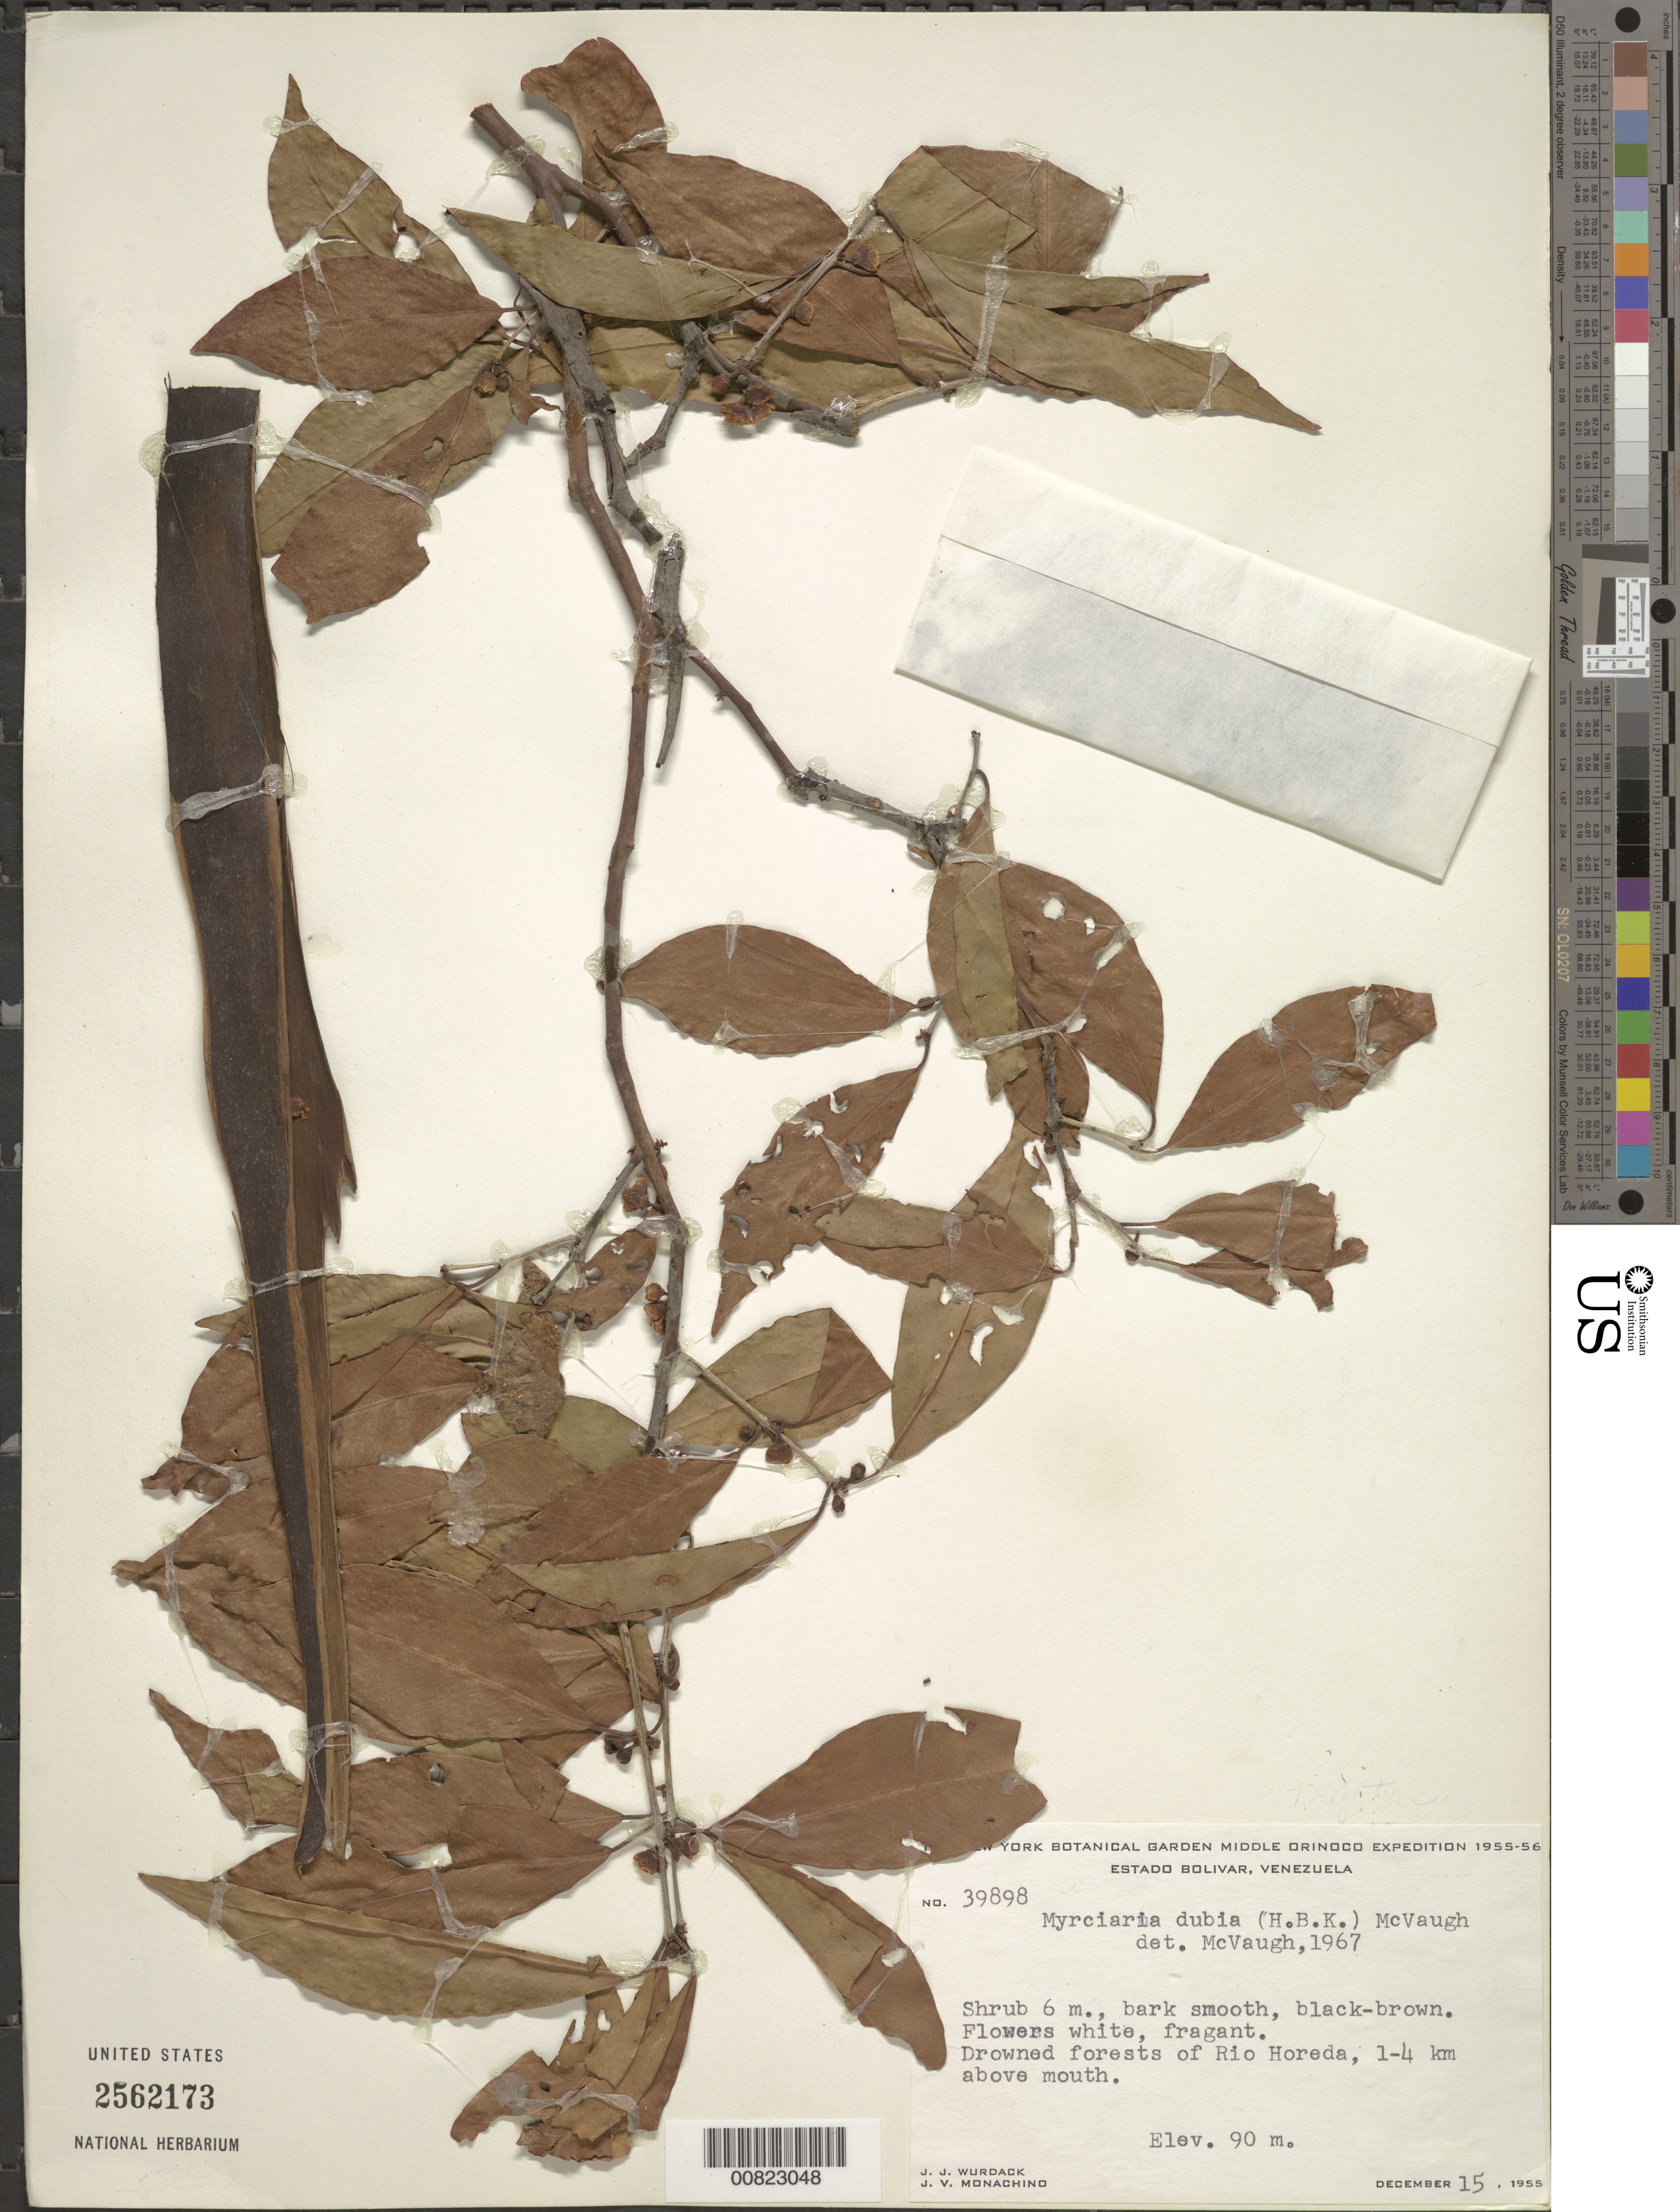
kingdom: Plantae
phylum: Tracheophyta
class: Magnoliopsida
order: Myrtales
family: Myrtaceae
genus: Myrciaria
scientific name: Myrciaria dubia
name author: (Kunth) McVaugh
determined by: McVaugh, R.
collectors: J. J. Wurdack & J. V. Monachino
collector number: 39898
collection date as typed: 15-Dec-55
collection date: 1955-12-15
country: Venezuela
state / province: Bolívar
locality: Río Horeda, 1-4 km above mouth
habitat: Drowned forests of river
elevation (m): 90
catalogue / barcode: US 2562173